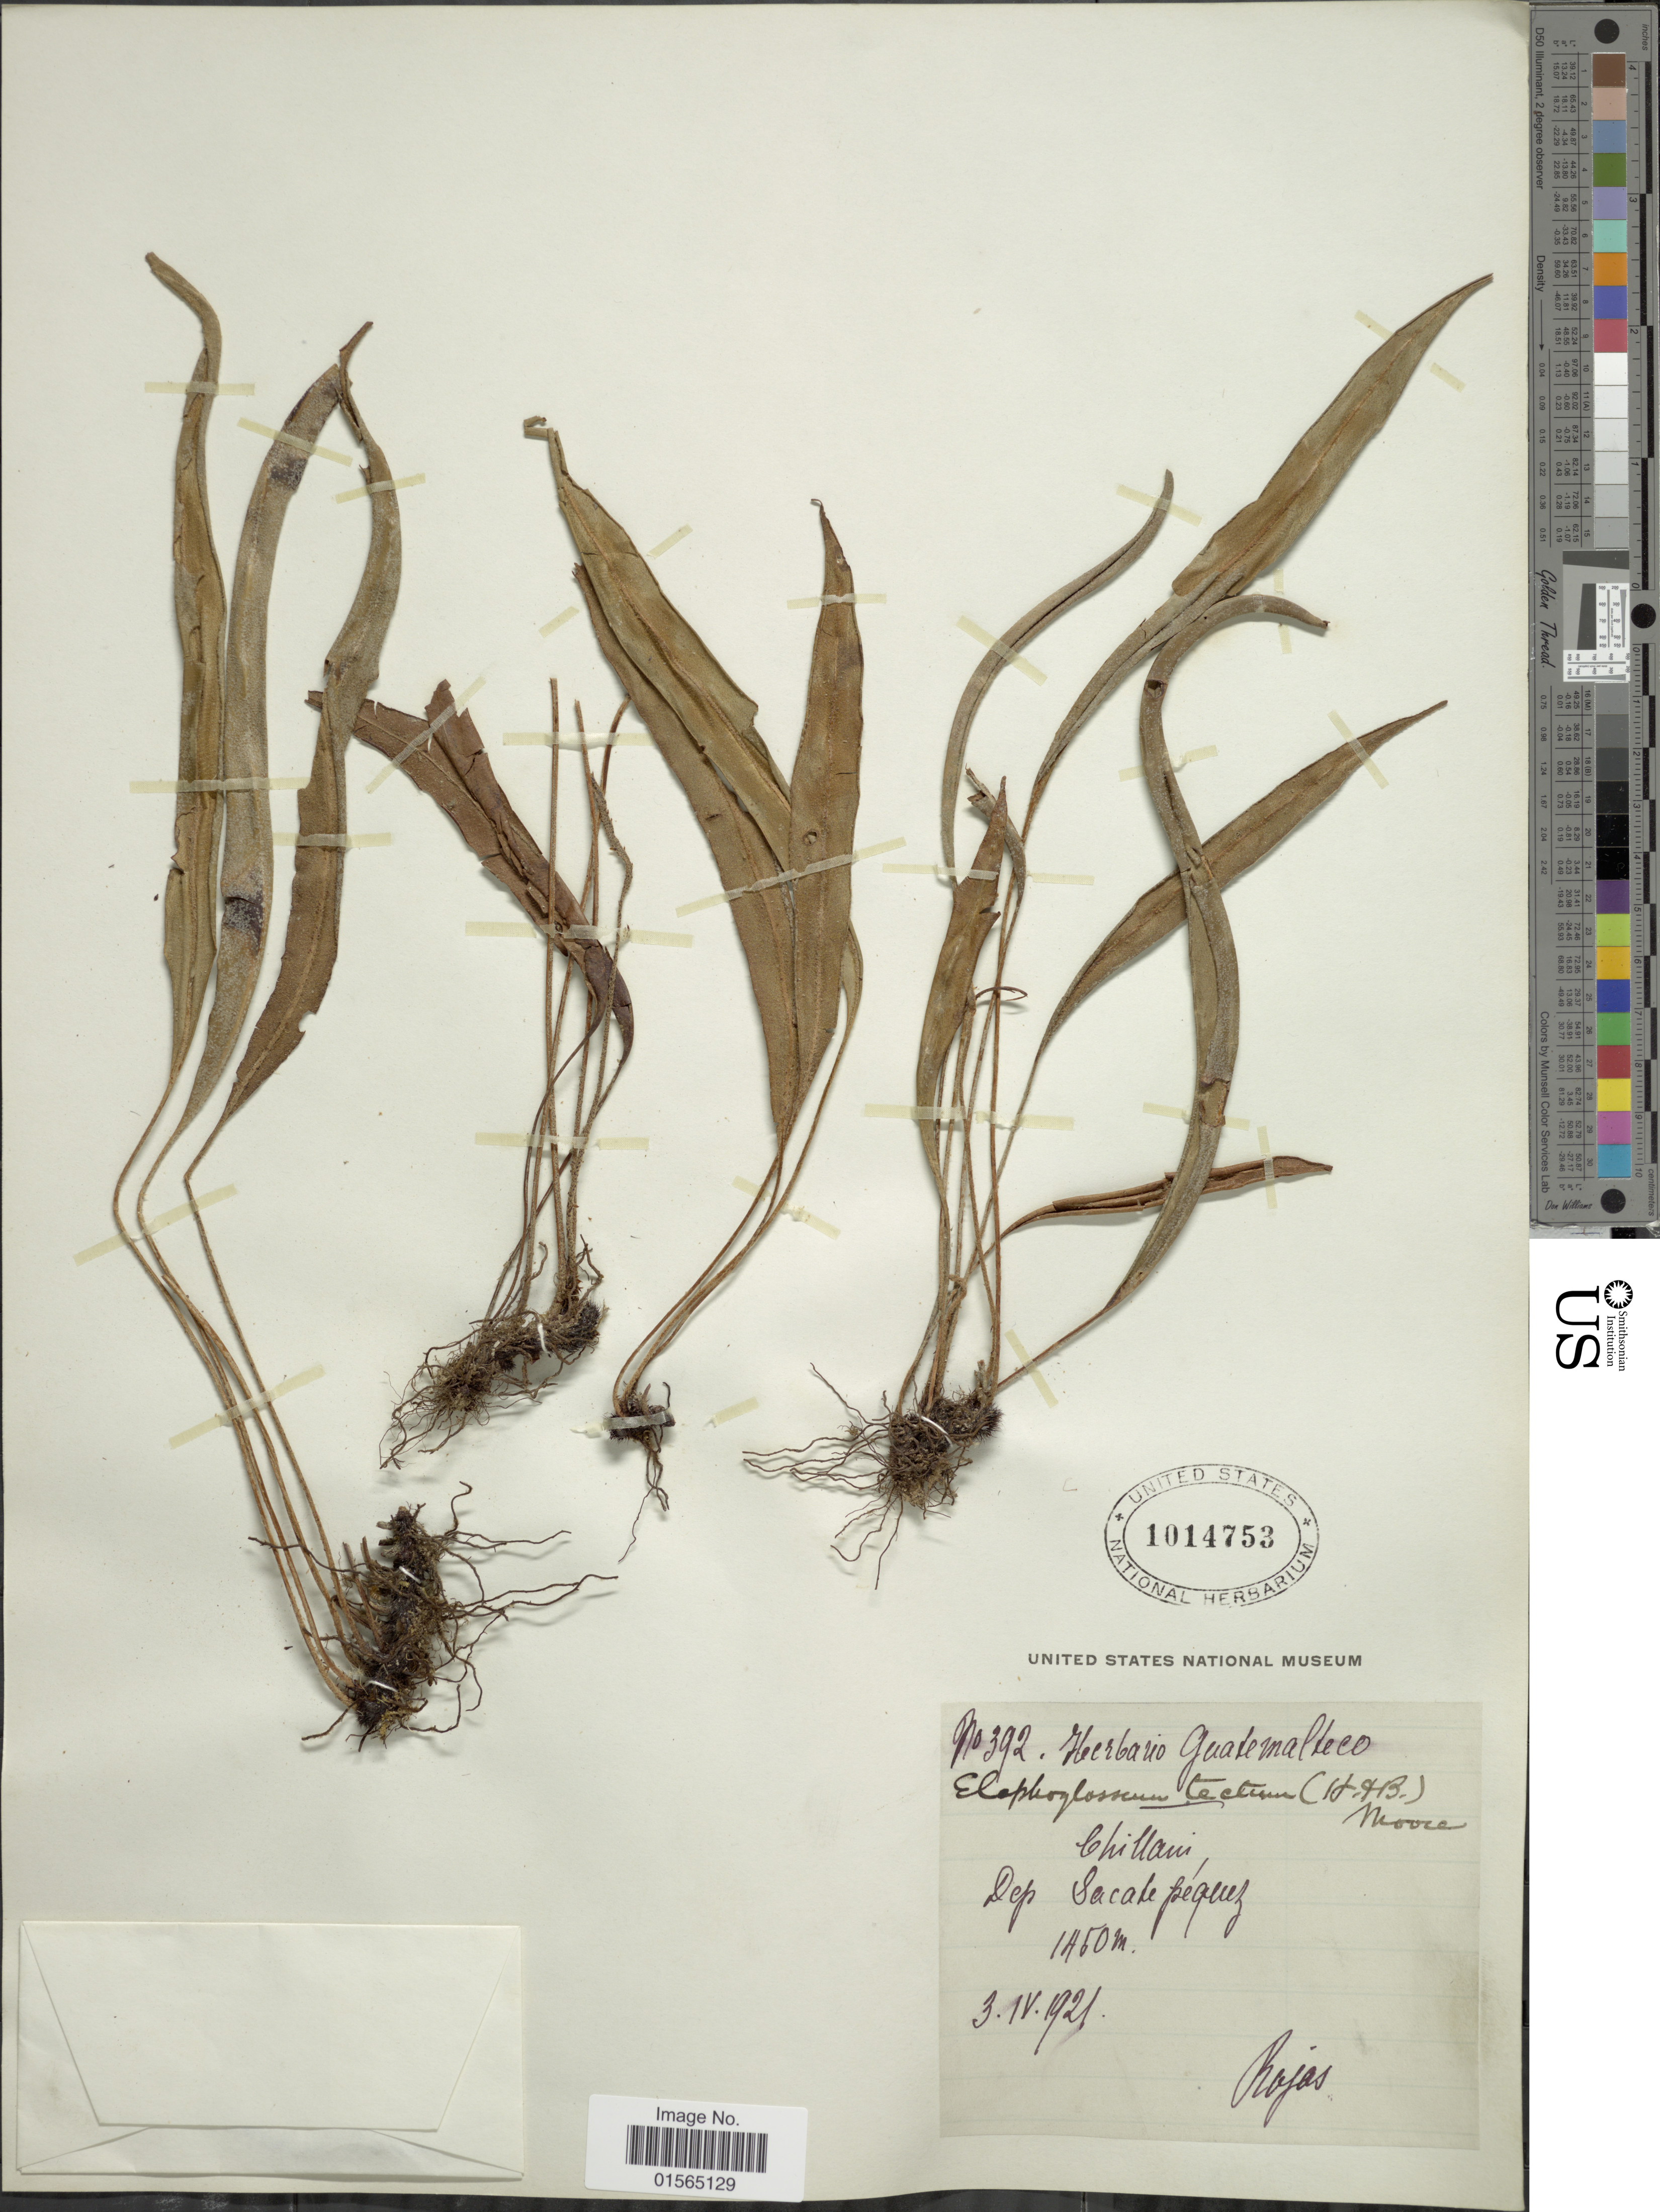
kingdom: Plantae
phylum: Tracheophyta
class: Polypodiopsida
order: Polypodiales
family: Dryopteridaceae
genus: Elaphoglossum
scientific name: Elaphoglossum tectum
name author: (Humb. & Bonpl.) Moore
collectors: Rojas, --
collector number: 382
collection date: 1921-04-03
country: Guatemala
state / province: Sacatepéquez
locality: Chillani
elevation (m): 1450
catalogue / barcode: US 1014753